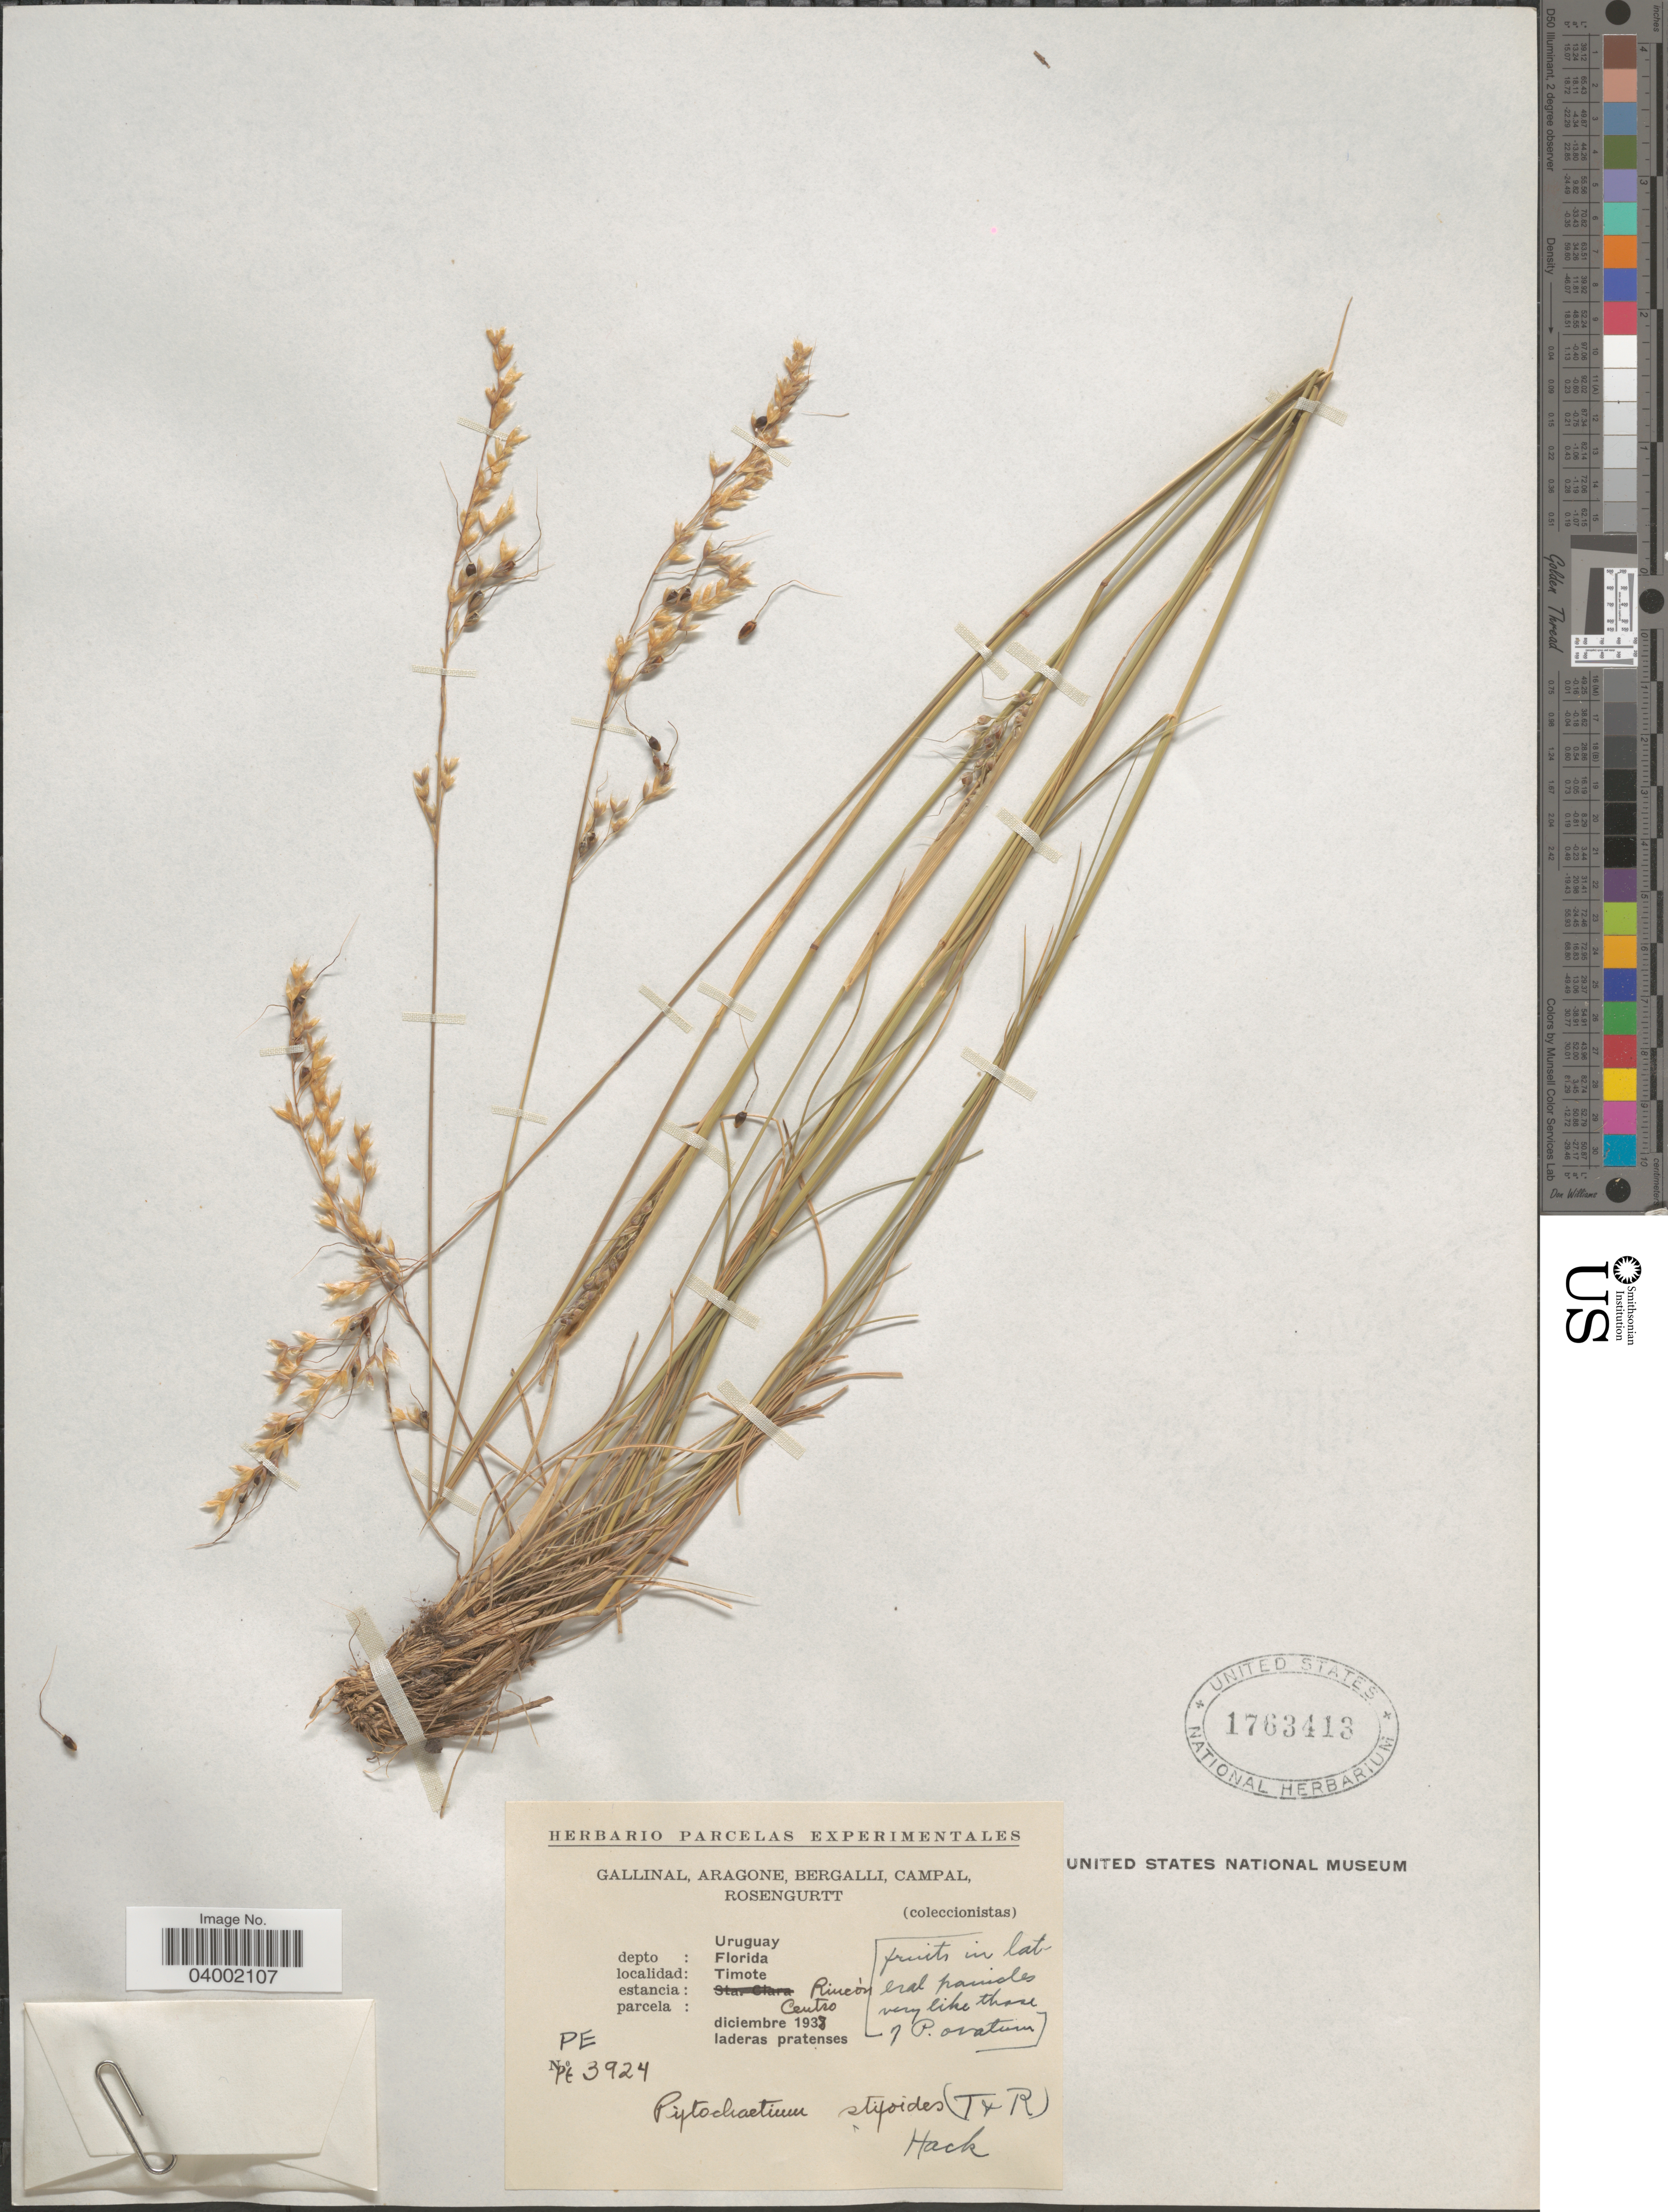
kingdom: Plantae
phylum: Tracheophyta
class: Liliopsida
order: Poales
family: Poaceae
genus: Piptochaetium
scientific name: Piptochaetium stipoides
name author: (Trin. & Rupr.) Hack. & Arechav.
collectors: -. Gallinal, -- Aragone, -- Bergalli, -- Campal & Rosengurtt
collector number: PE3924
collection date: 1938-12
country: Uruguay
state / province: Florida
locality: Depto: Florida. Timote. Estancia: Rincón. Parcela: Centro.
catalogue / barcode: US 1763413